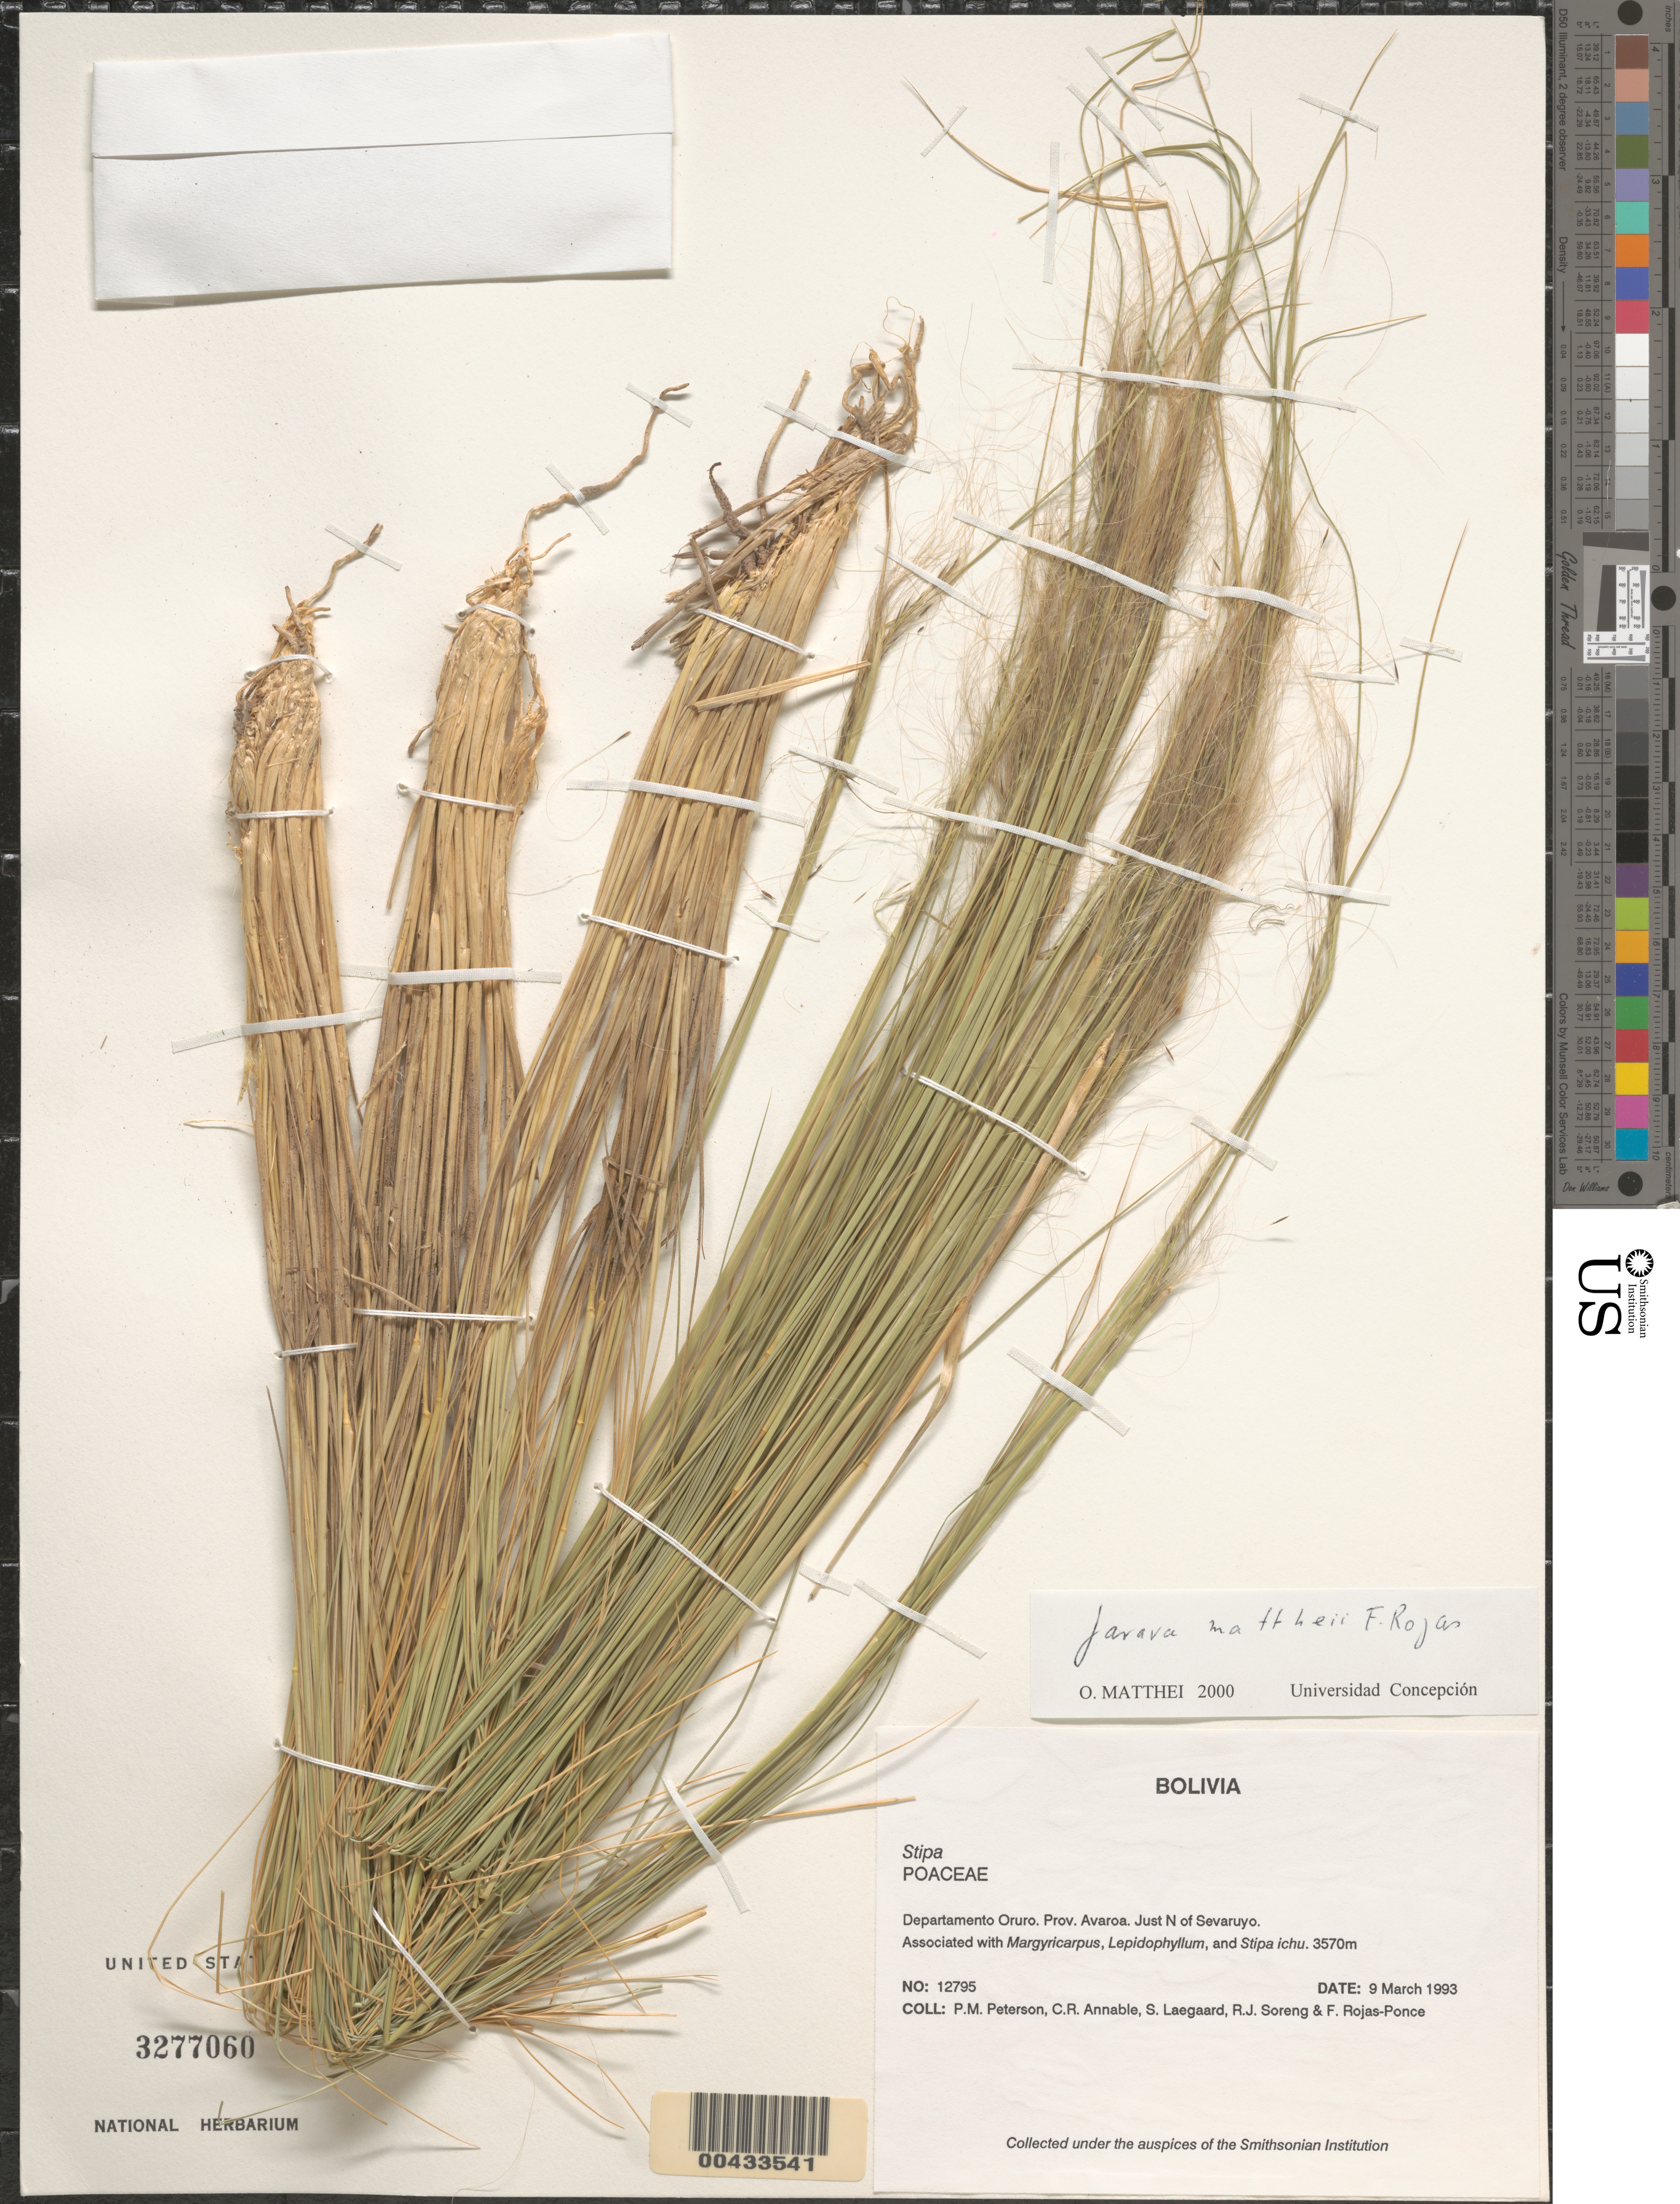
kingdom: Plantae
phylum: Tracheophyta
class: Liliopsida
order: Poales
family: Poaceae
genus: Stipa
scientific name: Stipa sp.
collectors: P. M. Peterson, C. R. Annable, S. Lægaard, R. J. Soreng & F. Rojas-Ponce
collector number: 12795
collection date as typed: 09 Mar 1993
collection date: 1993-03-09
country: Bolivia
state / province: Oruro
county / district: Avaroa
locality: Just N of Sevaruyo.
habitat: Associated with Margyricarpus, Lepidophyllum, and Stipa ichu.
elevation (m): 3570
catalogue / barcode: US 3277060